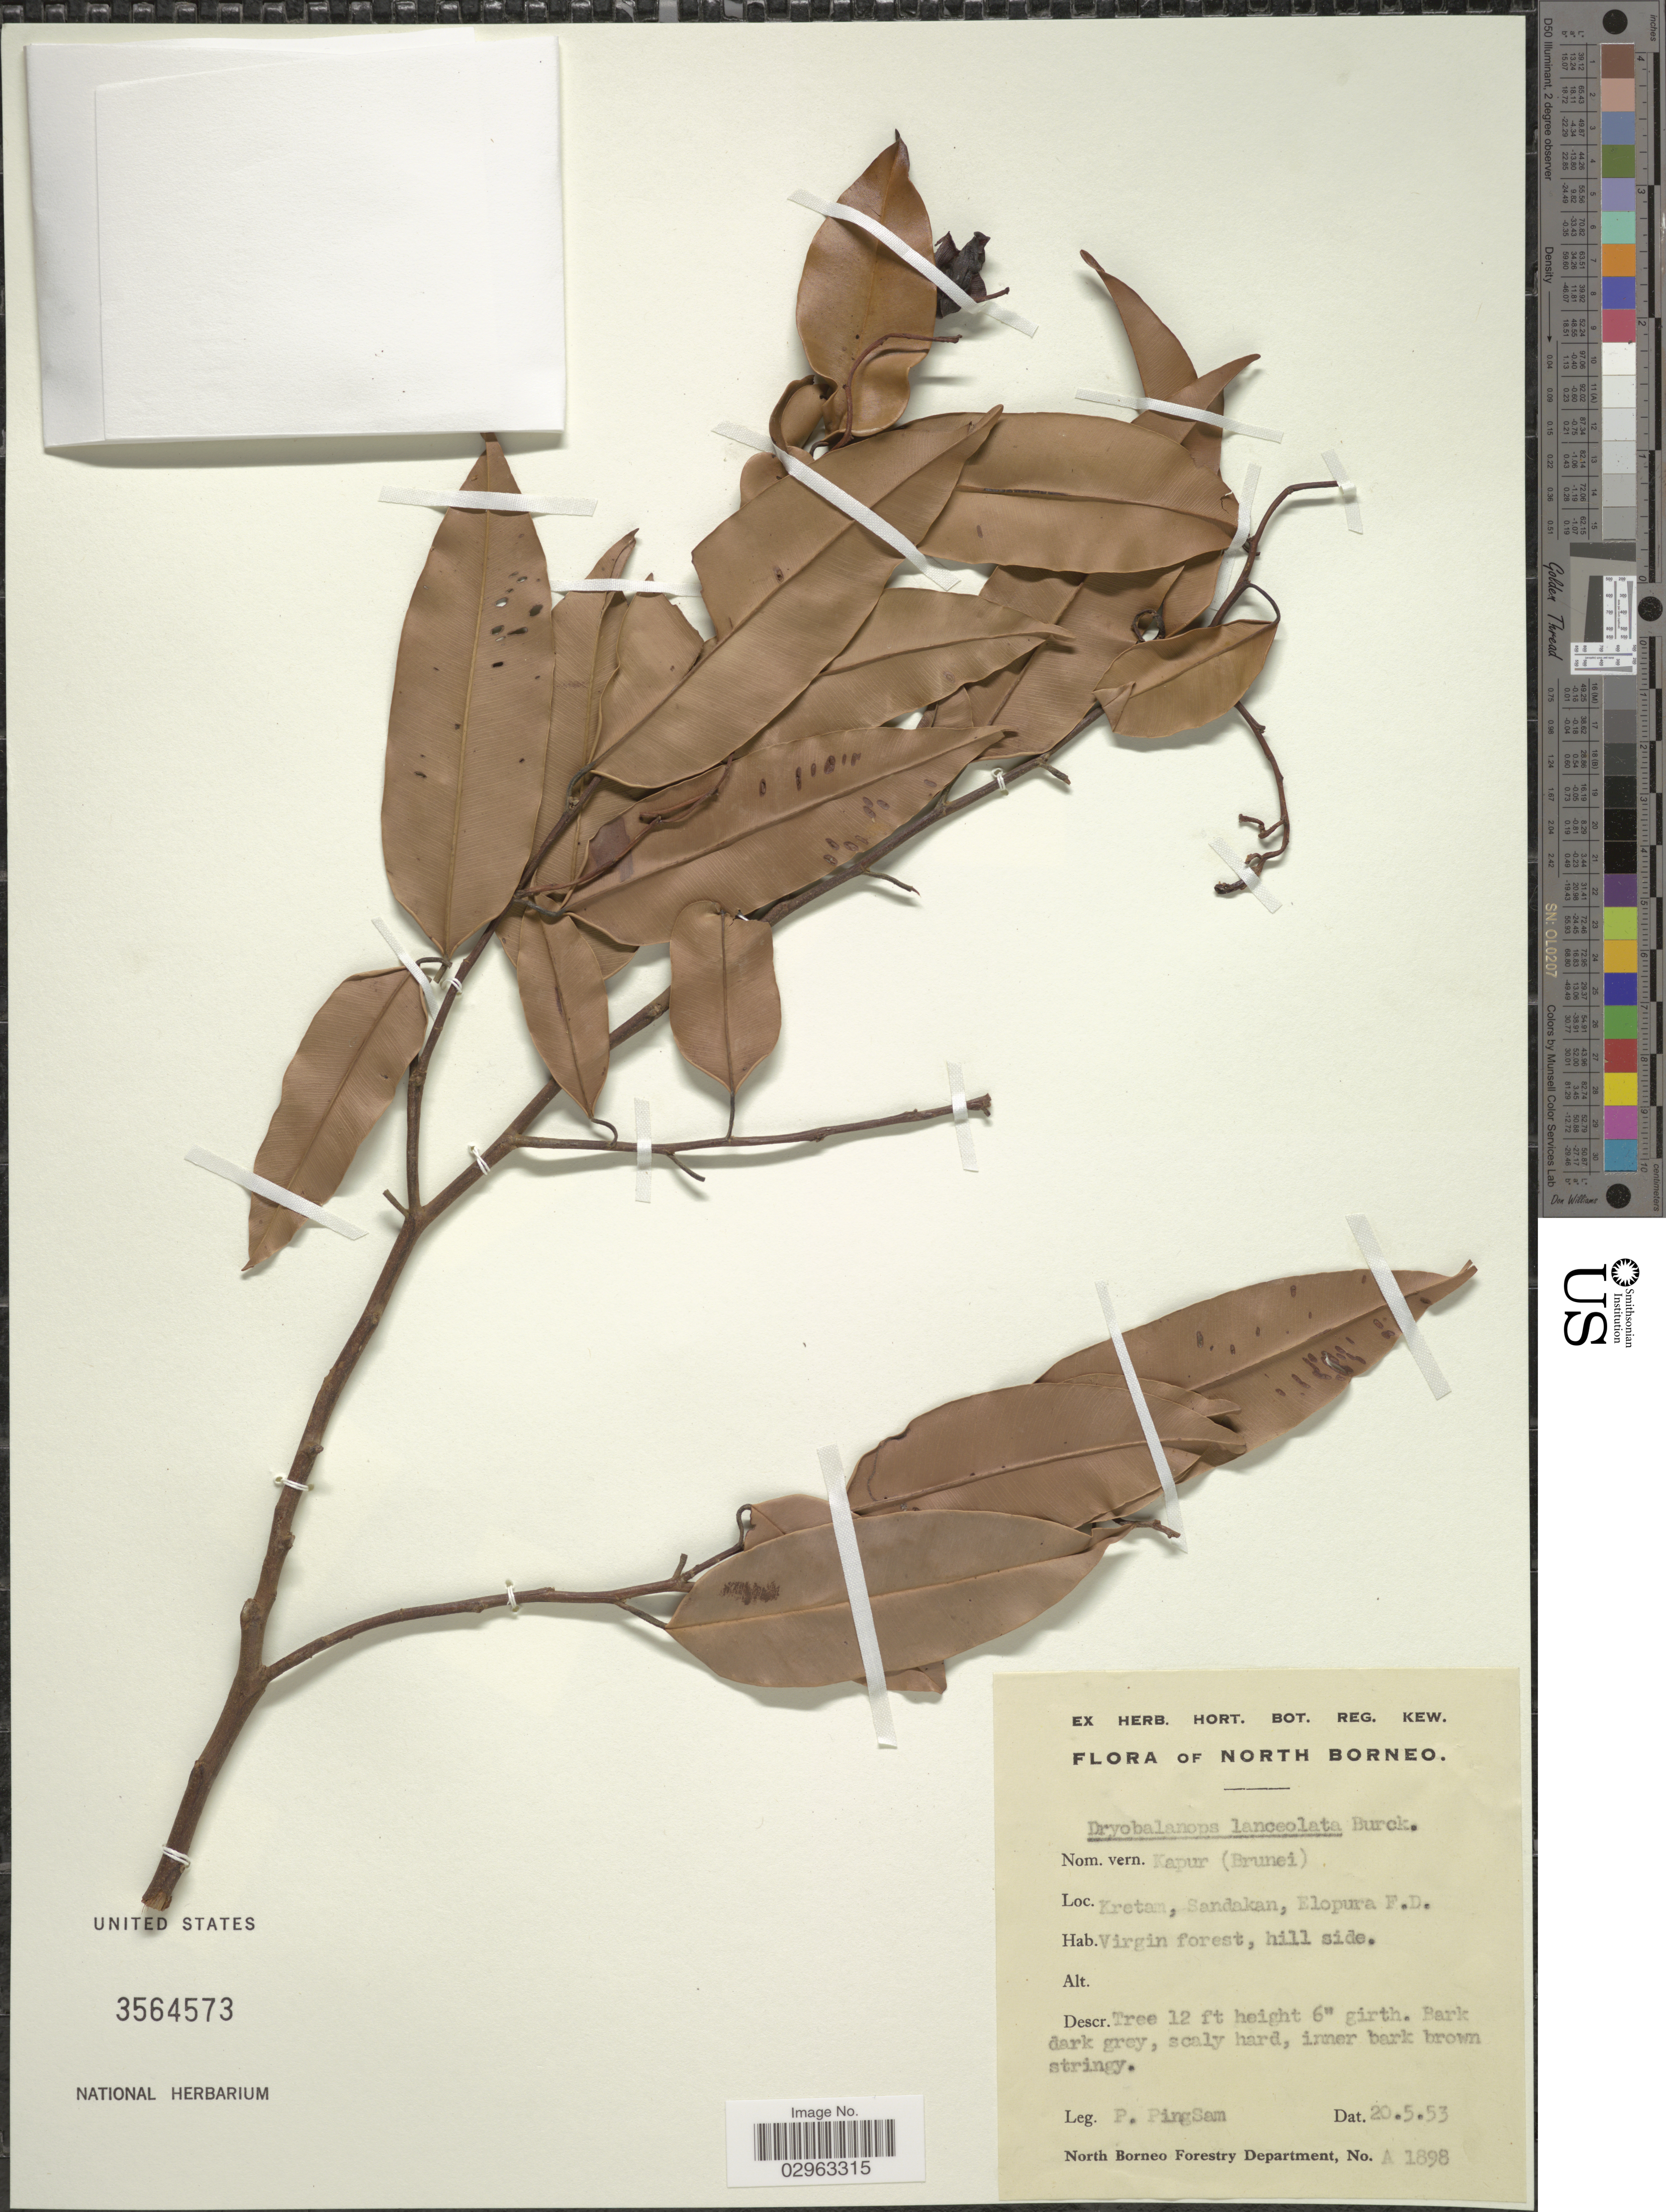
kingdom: Plantae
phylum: Tracheophyta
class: Magnoliopsida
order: Malvales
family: Dipterocarpaceae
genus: Dryobalanops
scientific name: Dryobalanops lanceolata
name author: Burck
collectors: P. Pingsam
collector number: A 1898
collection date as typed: Transcribed d/m/y: 20/5/53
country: Malaysia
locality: North Borneo, Kretam, Sandakan, Elopura F.D., Virgin Forest.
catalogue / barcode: US 3564573